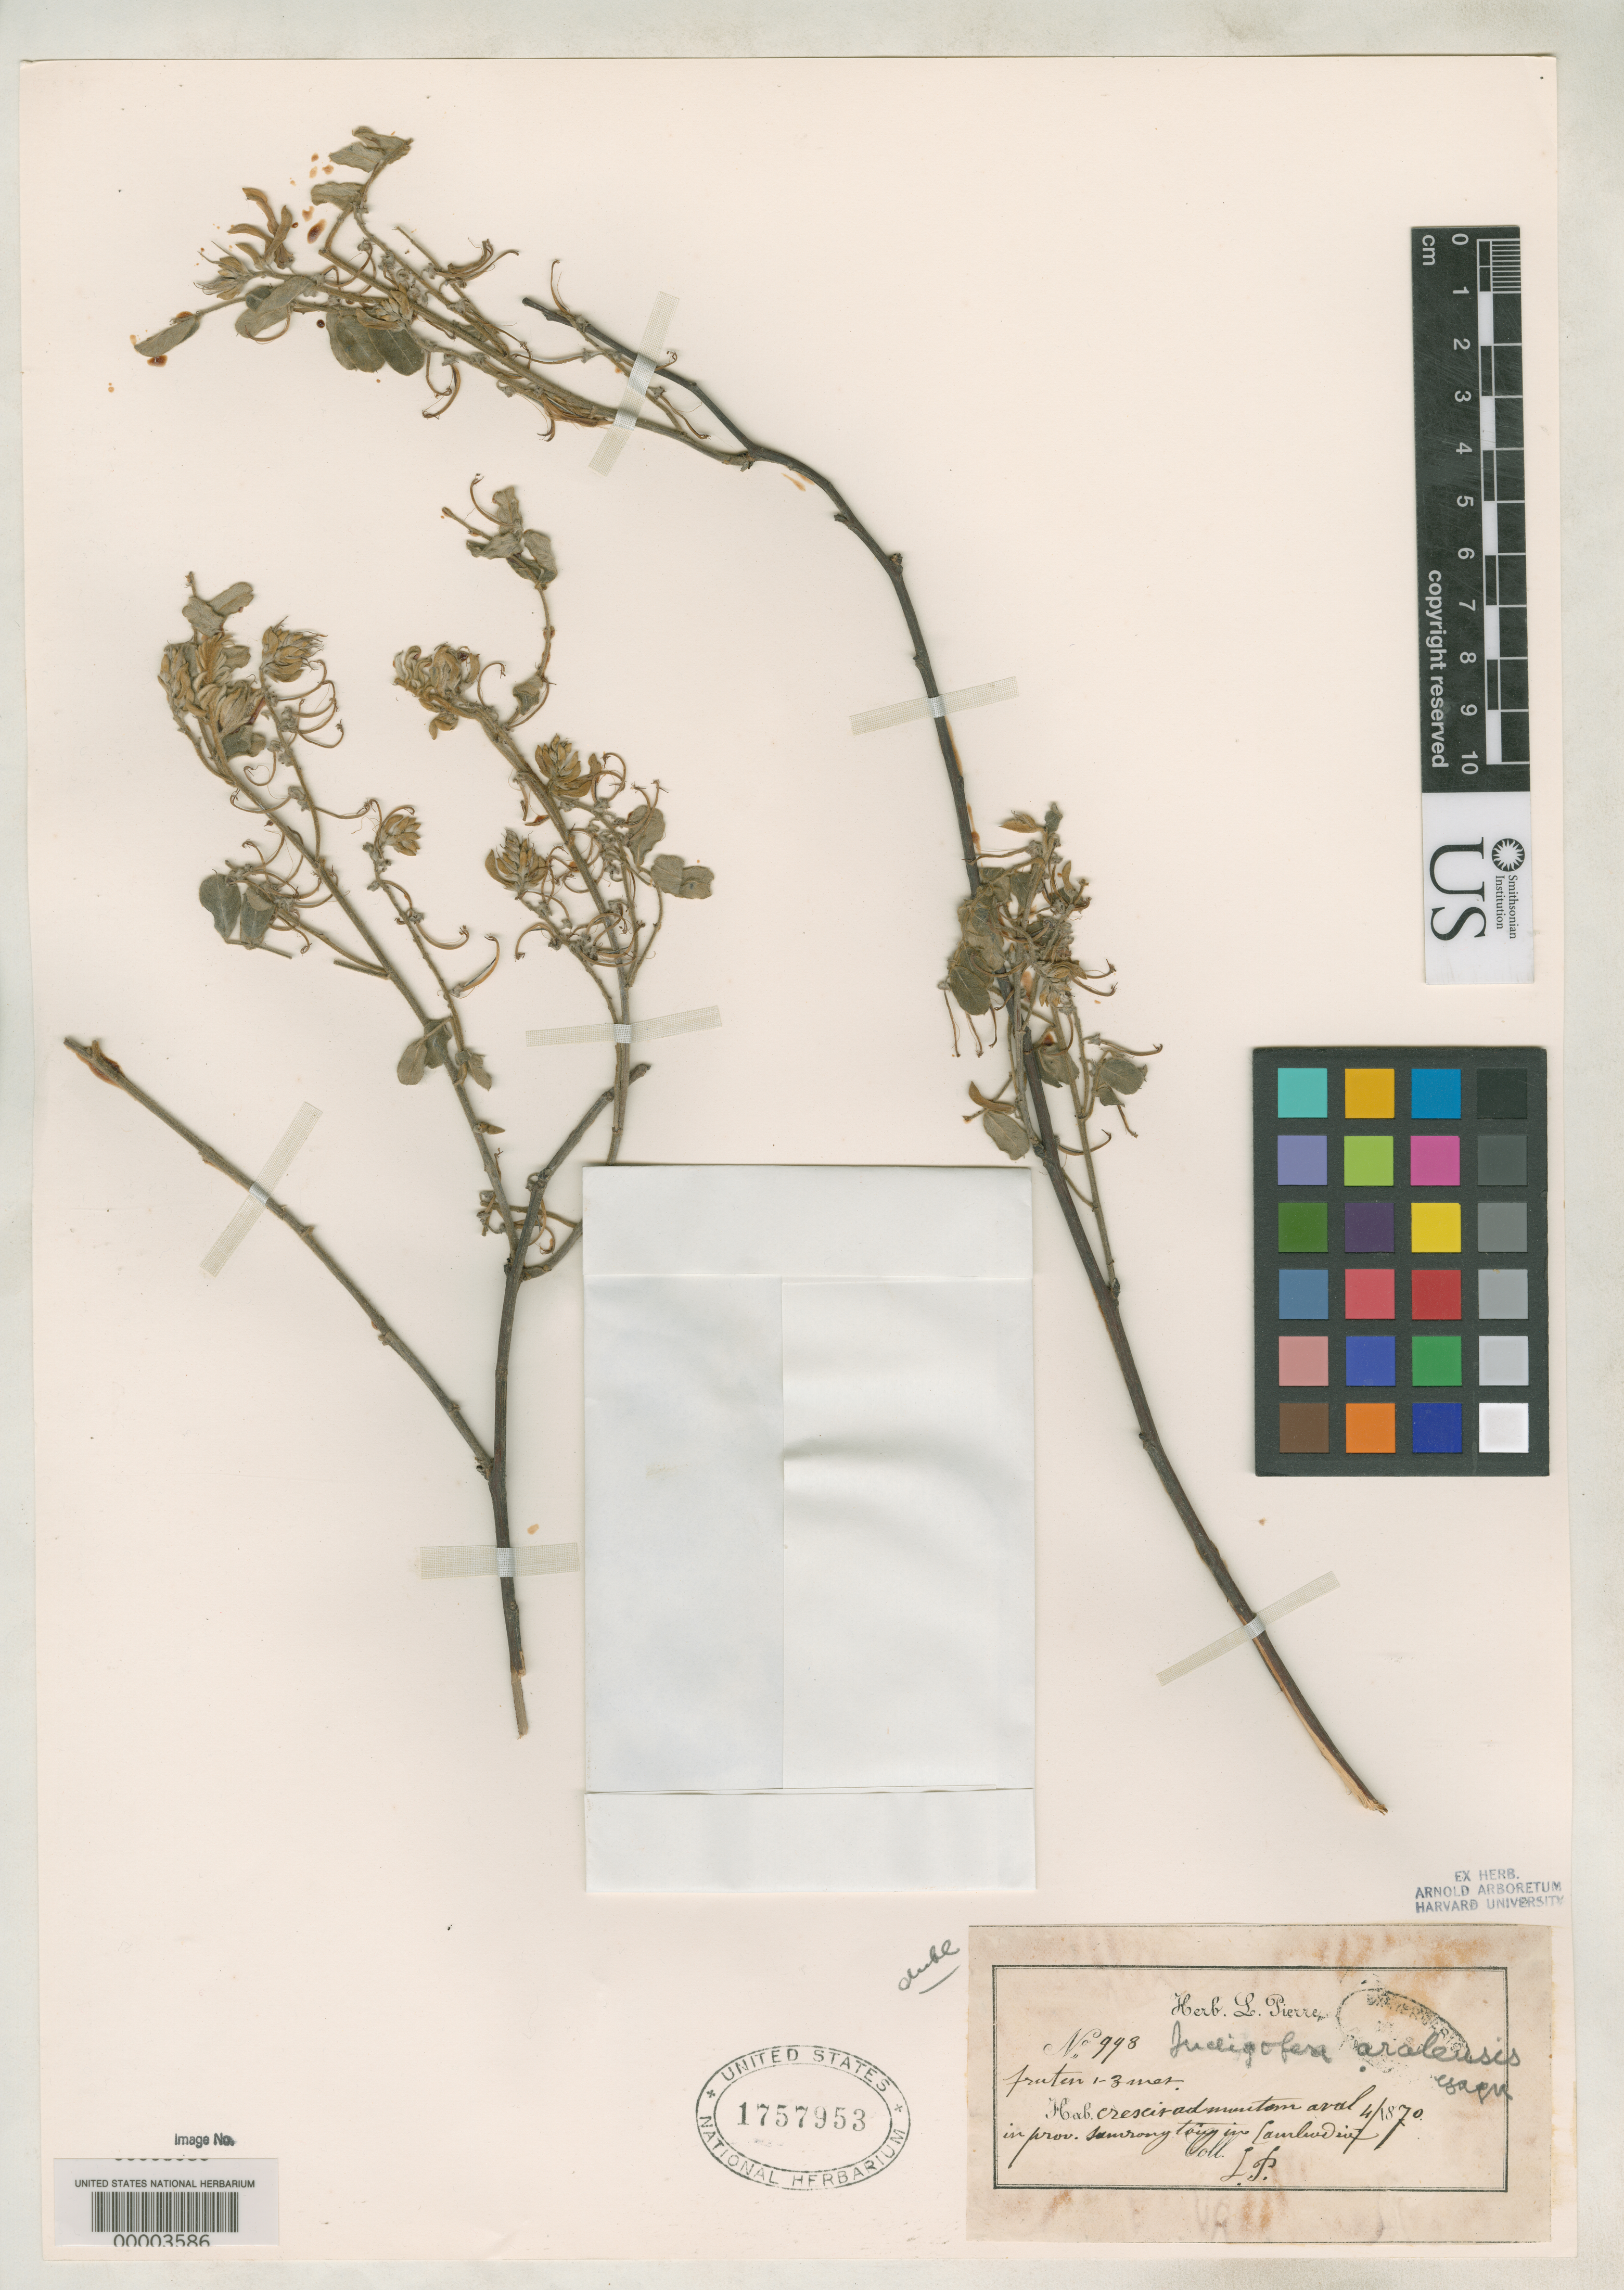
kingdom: Plantae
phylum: Tracheophyta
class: Magnoliopsida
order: Fabales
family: Fabaceae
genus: Indigofera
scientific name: Indigofera aralensis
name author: Gagnep.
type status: Type Collection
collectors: J. Pierre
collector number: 998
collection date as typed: Apr 1870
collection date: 1870-04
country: Cambodia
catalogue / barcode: US 1757953